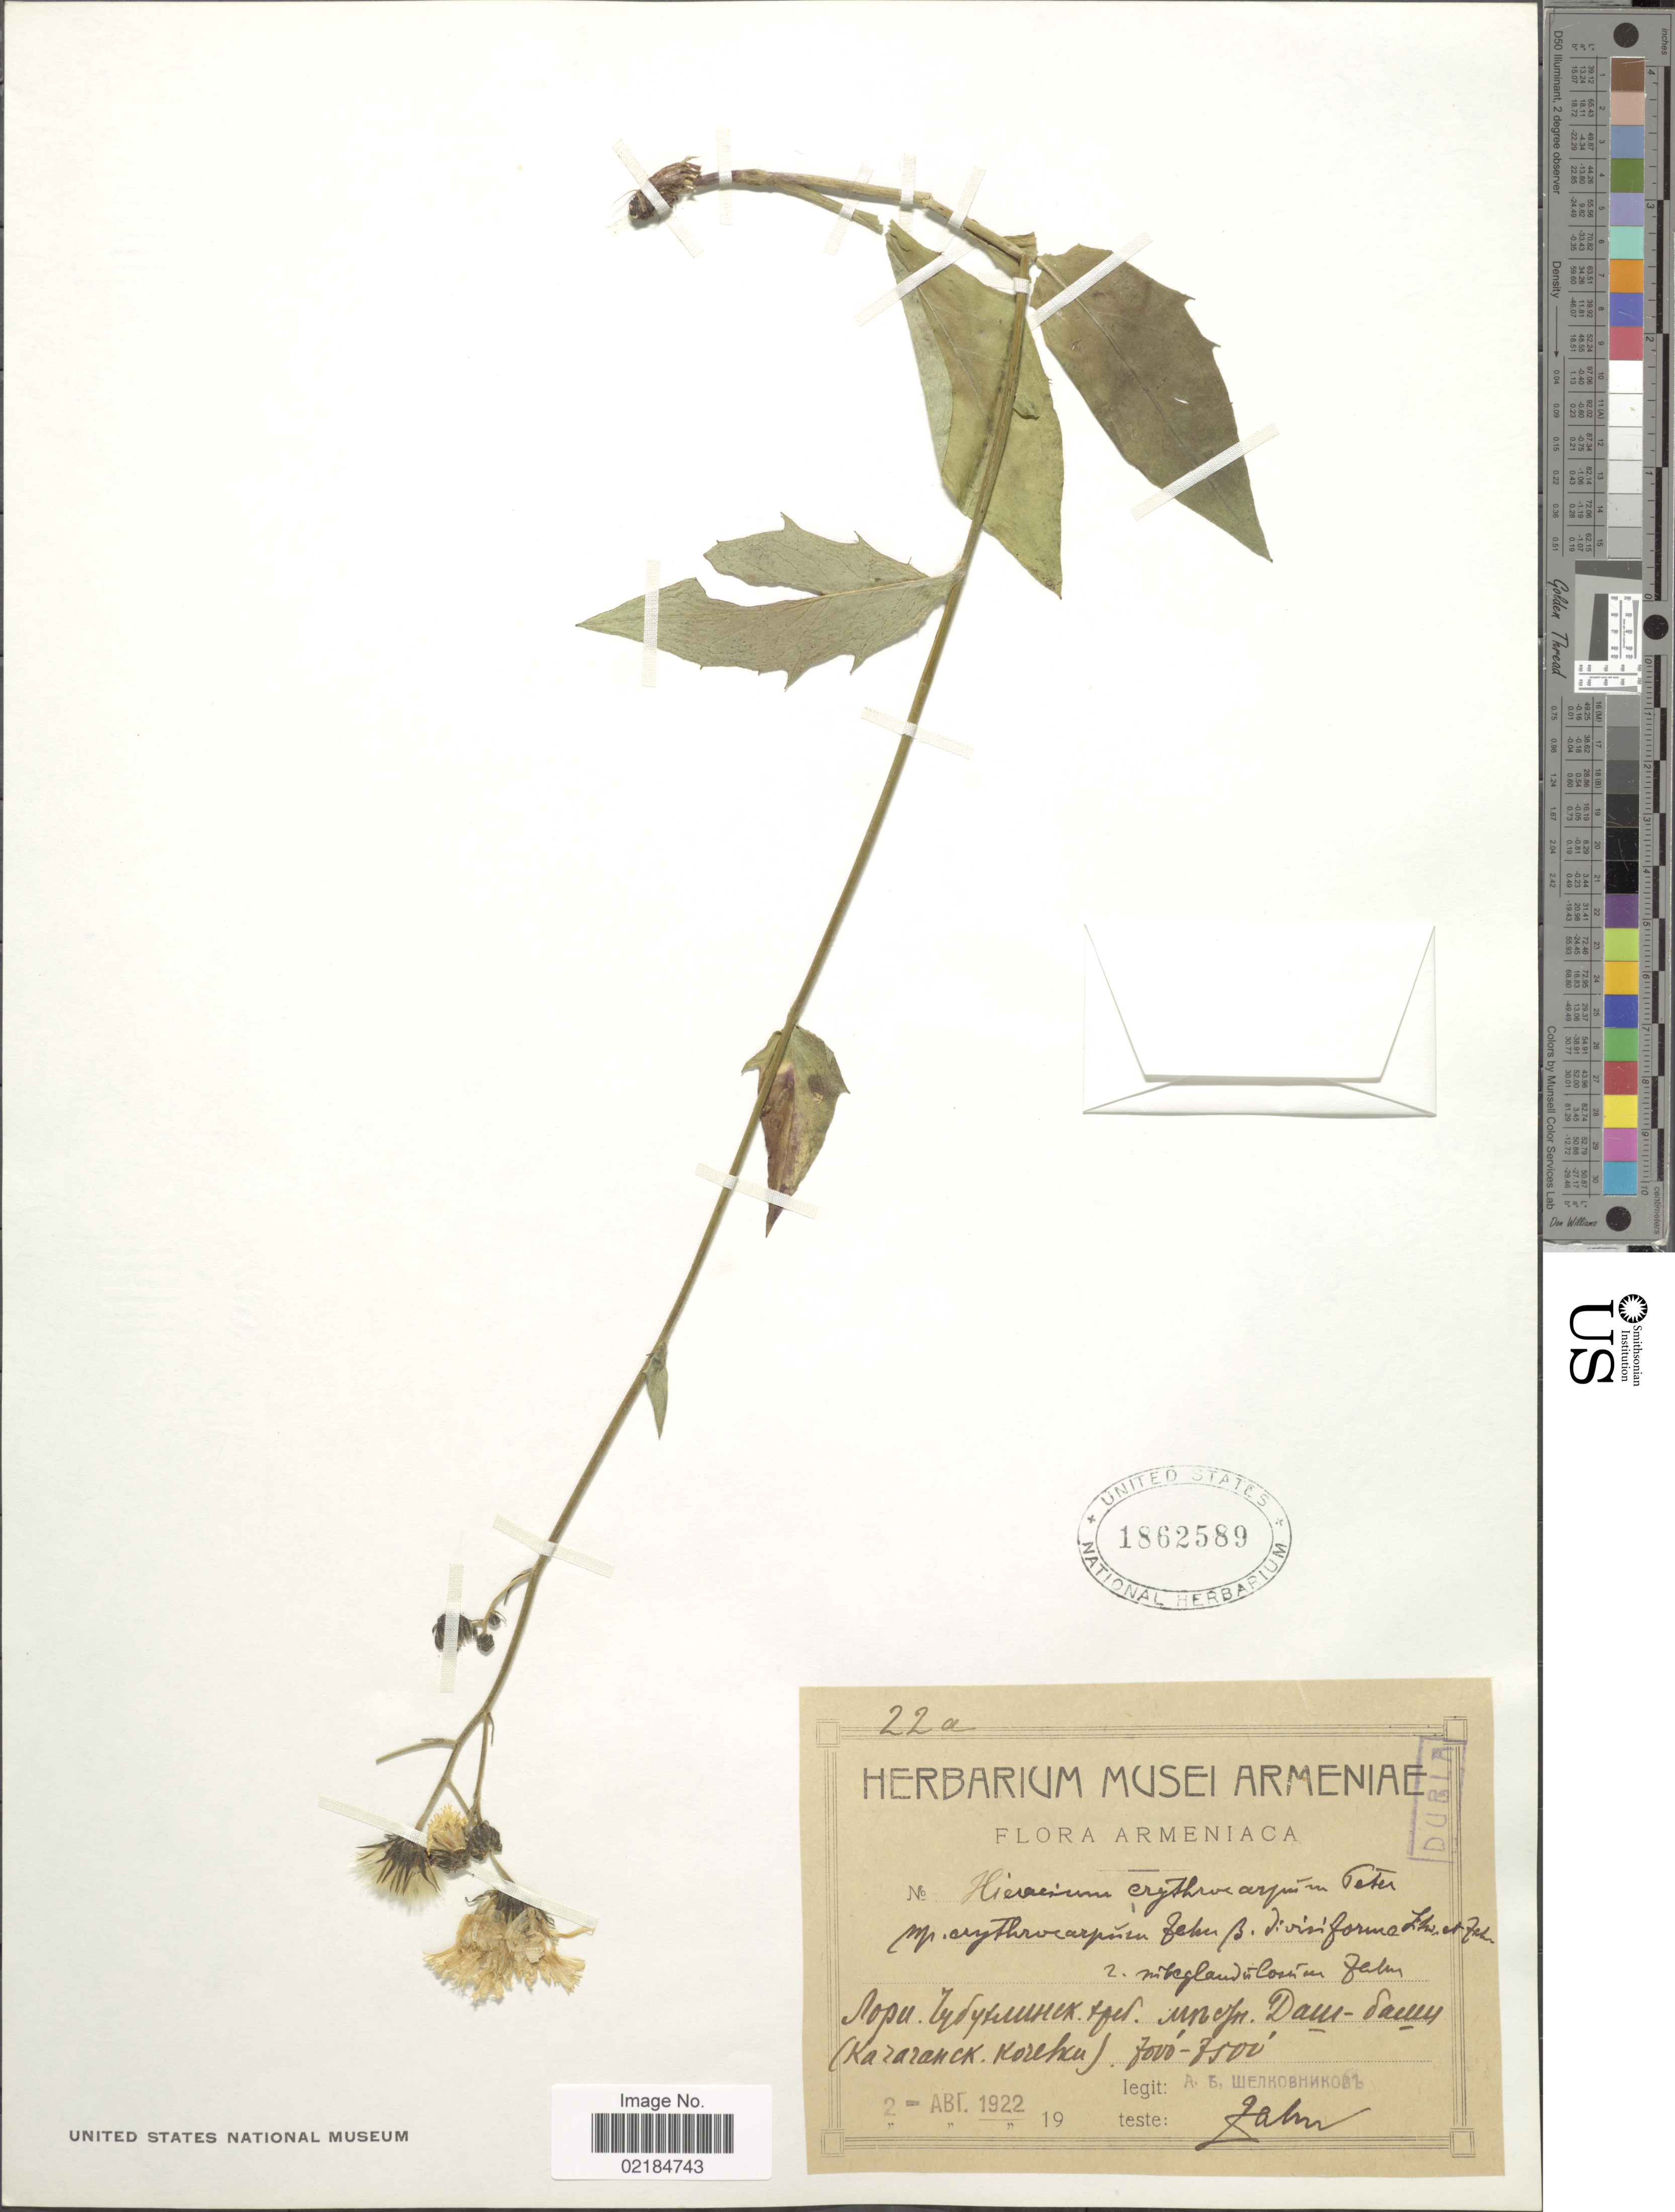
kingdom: Plantae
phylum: Tracheophyta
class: Magnoliopsida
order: Asterales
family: Asteraceae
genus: Hieracium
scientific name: Hieracium transiens subsp. erythrocarpum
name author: (Peter) Greuter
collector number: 22a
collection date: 1922-04-02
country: Armenia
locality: Armeniaca, [illegible text]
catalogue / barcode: US 1862589